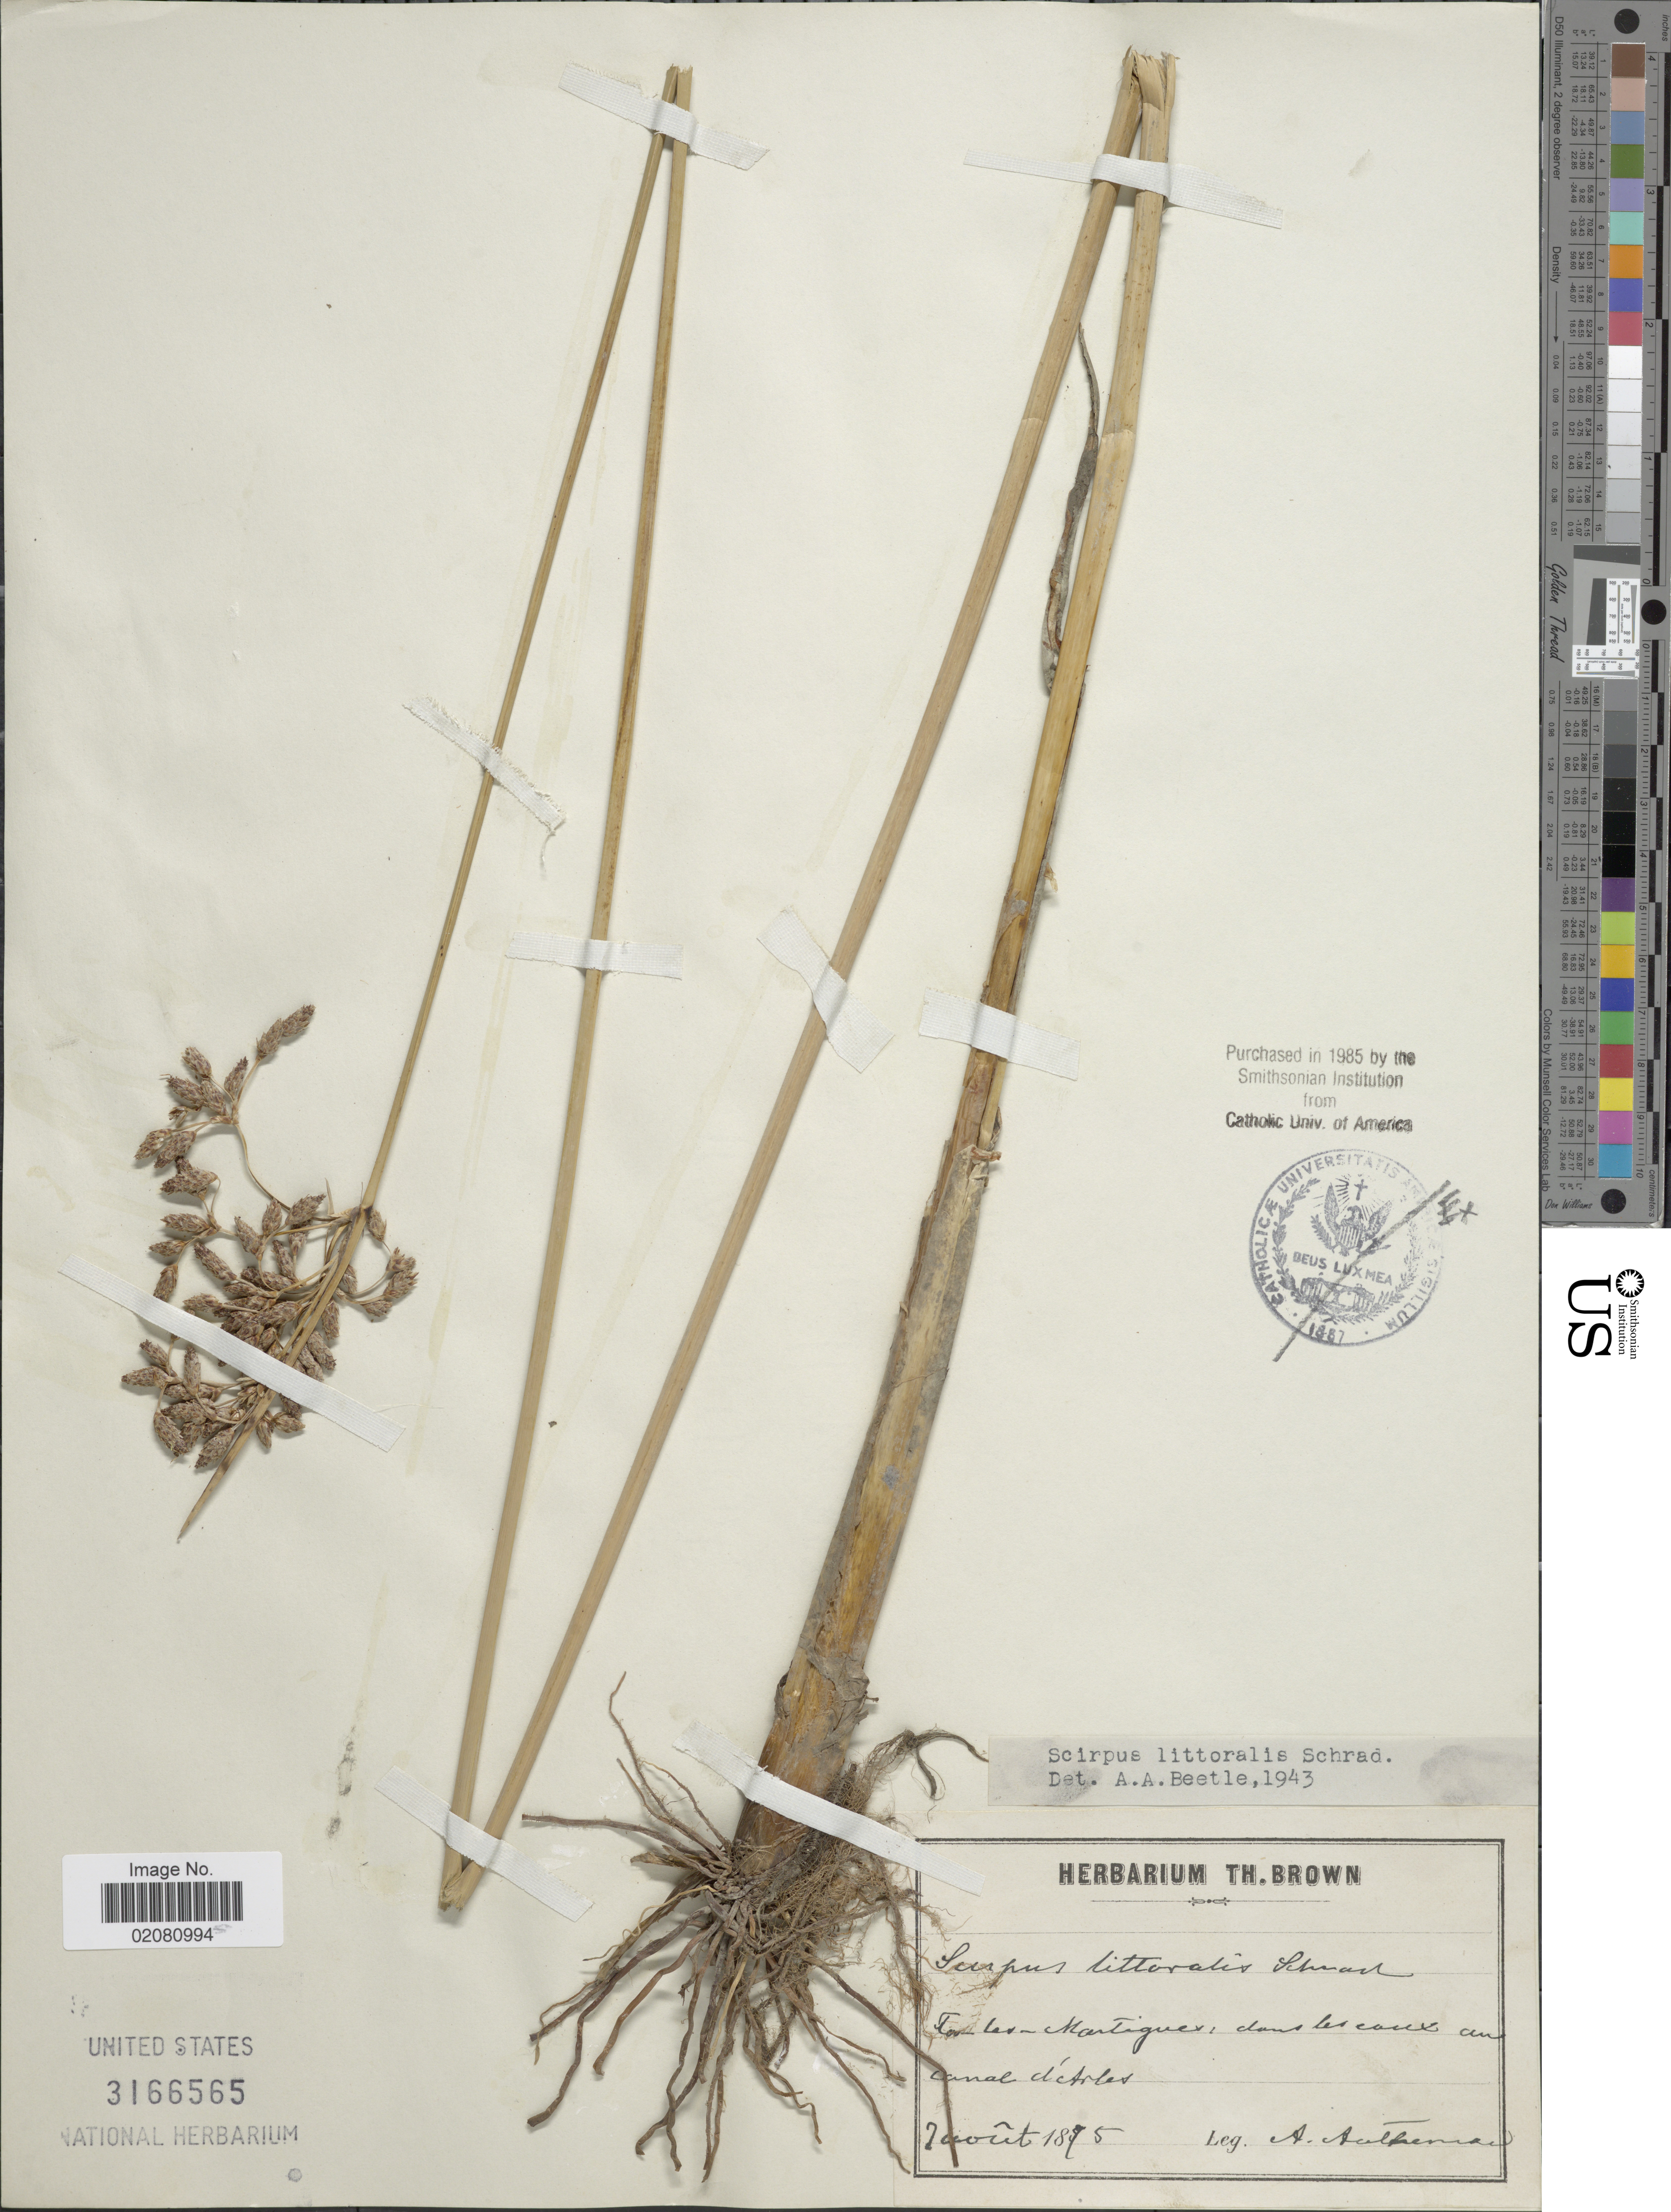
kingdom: Plantae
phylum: Tracheophyta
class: Liliopsida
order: Poales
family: Cyperaceae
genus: Schoenoplectus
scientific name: Schoenoplectus litoralis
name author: (Schrad.) Palla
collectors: A. Autheman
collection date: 1875-08-07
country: France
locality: [illegible text]les-Martigues: dans les caux am canal d'Acres[interpreted]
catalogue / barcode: US 3166565